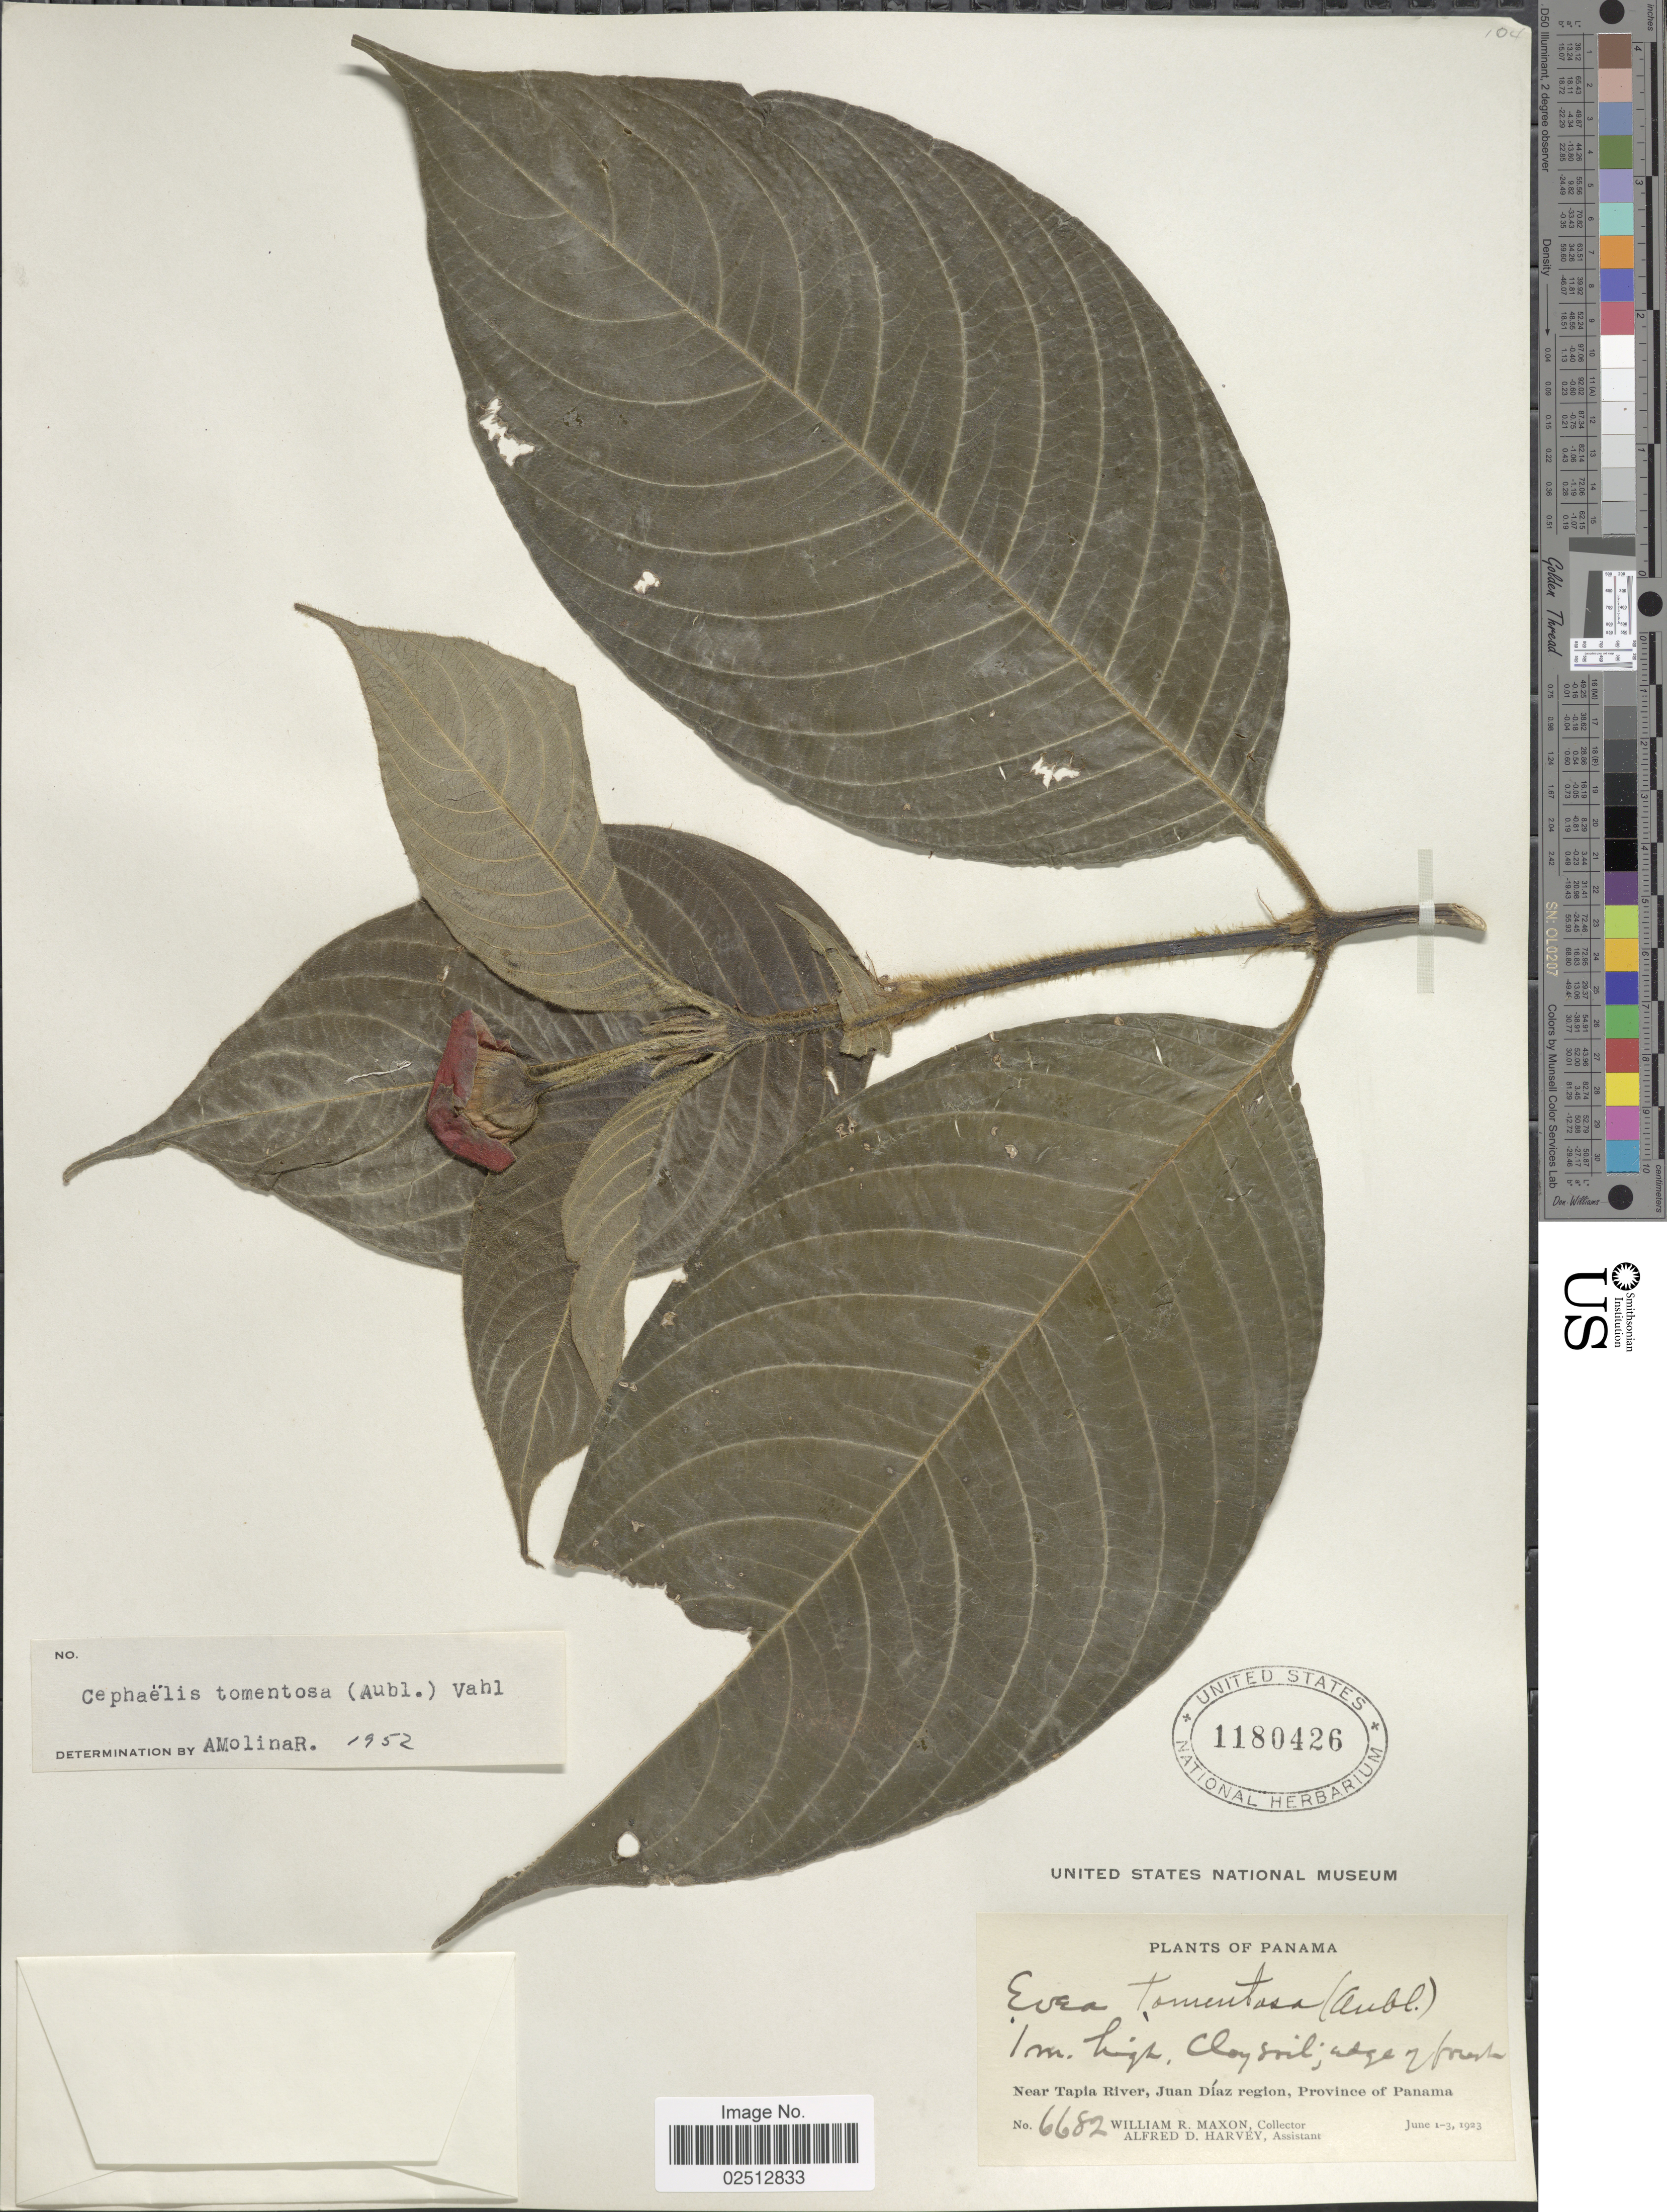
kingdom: Plantae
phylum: Tracheophyta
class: Magnoliopsida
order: Gentianales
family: Rubiaceae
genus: Psychotria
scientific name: Psychotria poeppigiana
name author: Müll. Arg.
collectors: W. R. Maxon & A. D. Harvey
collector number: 6682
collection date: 1923-06-01/1923-06-03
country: Panama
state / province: Panamá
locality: Near Tapia River, Juan Diaz region, Province of Panama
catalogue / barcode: US 1180426